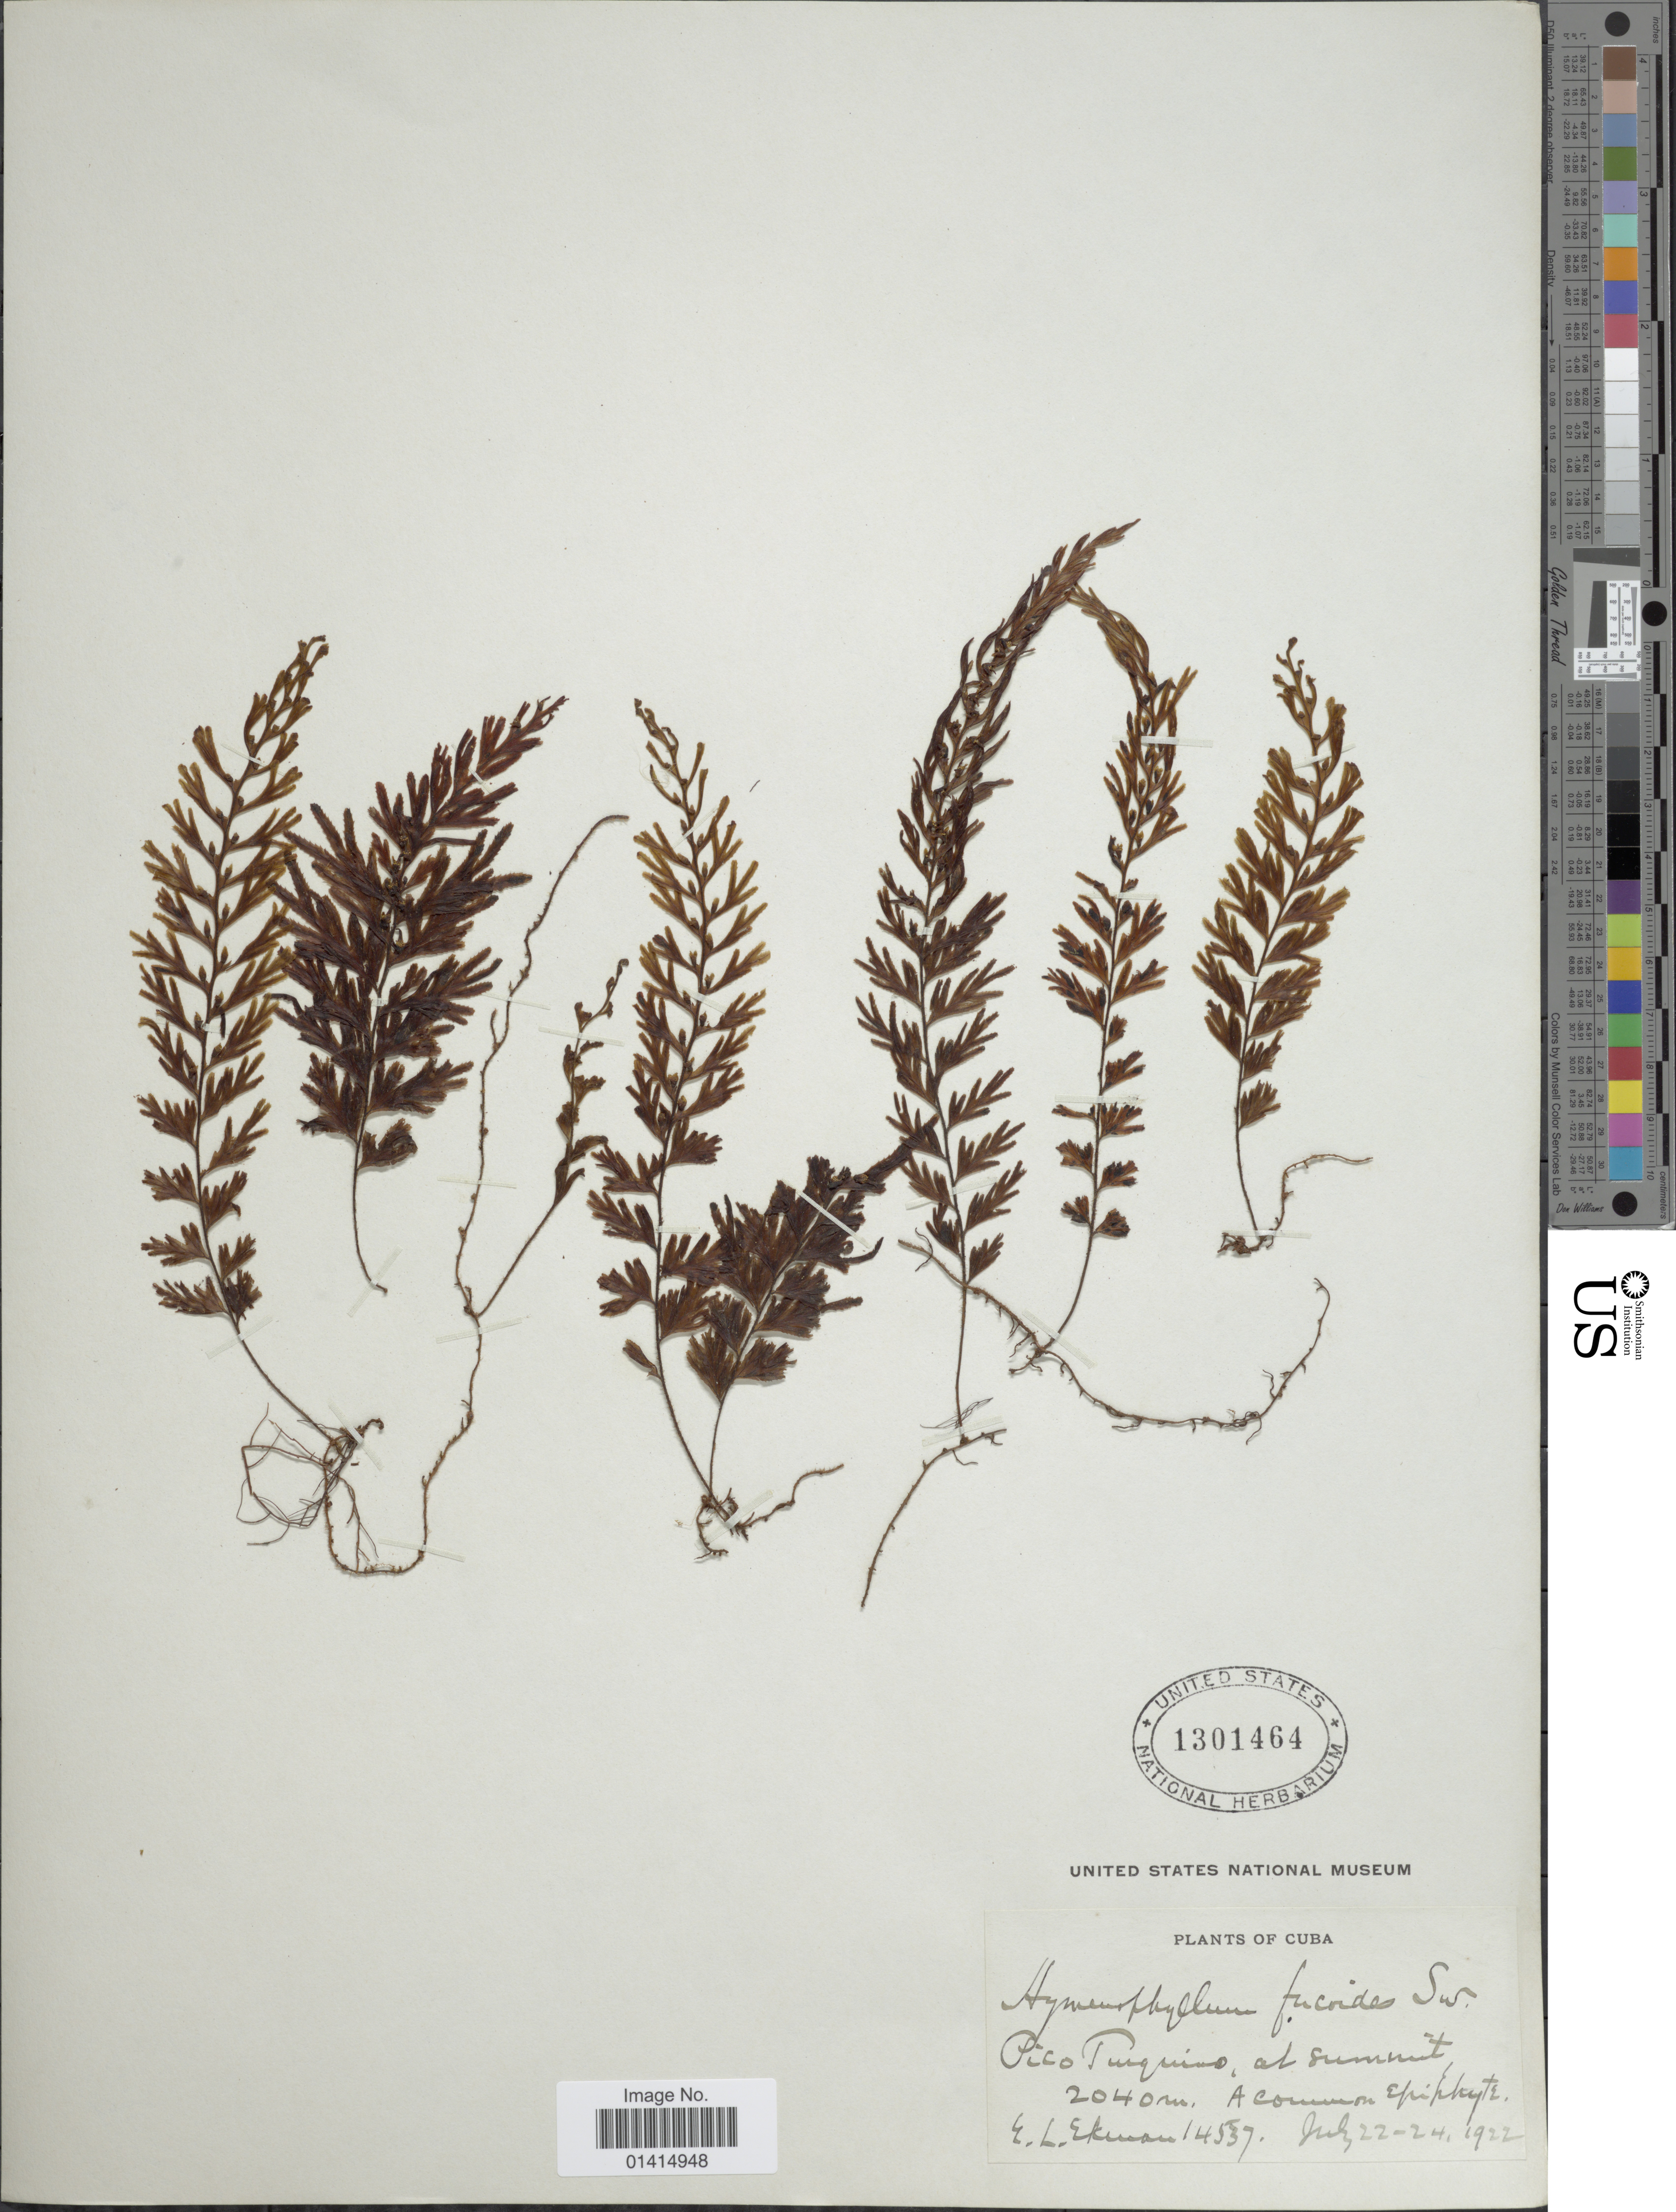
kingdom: Plantae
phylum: Tracheophyta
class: Polypodiopsida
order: Hymenophyllales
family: Hymenophyllaceae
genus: Hymenophyllum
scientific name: Hymenophyllum fucoides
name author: (Sw.) Sw.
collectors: E. L. Ekman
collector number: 14537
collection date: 1922-07-22/1922-07-24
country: Cuba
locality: Pico Turquino at summit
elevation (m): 2040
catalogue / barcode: US 1301464